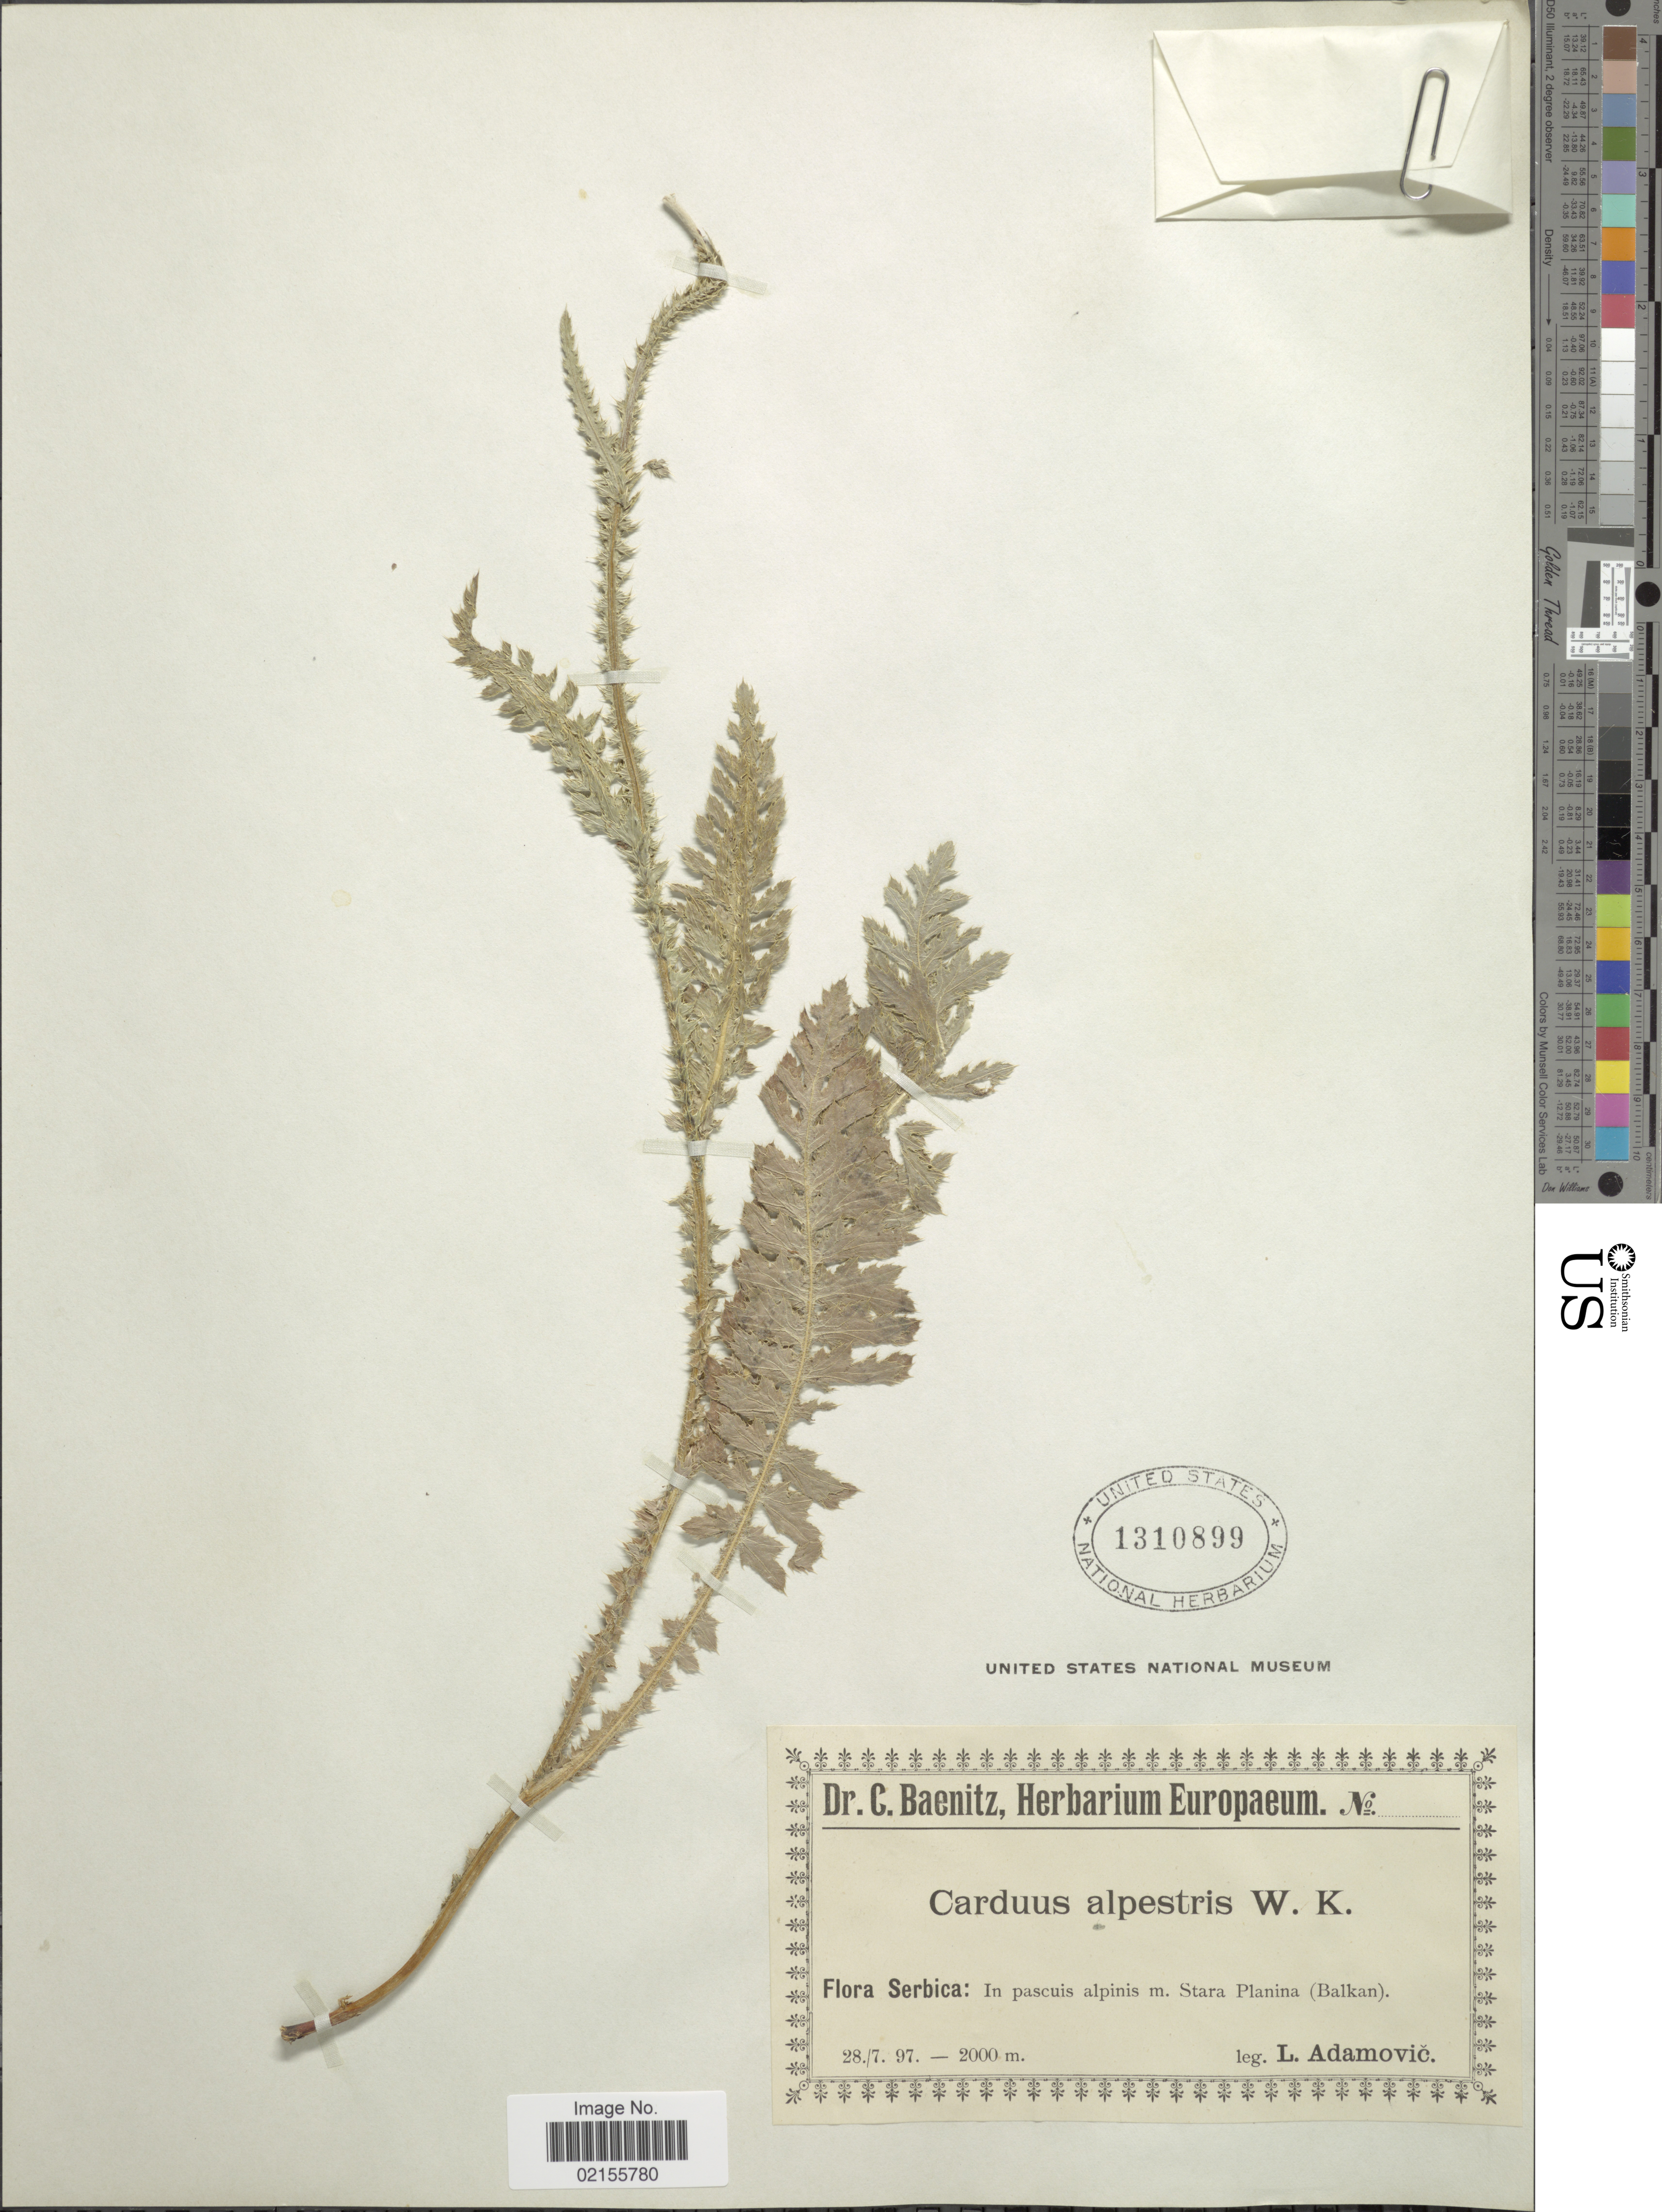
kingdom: Plantae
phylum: Tracheophyta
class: Magnoliopsida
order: Asterales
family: Asteraceae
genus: Carduus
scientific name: Carduus carduelis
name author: (L.) Gren.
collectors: L. Adamović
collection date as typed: Transcribed d/m/y: 28/7/97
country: Serbia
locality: Serbica: In pascuis alpjnis m Stara Planina (Balkin)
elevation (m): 2000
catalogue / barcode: US 1310899